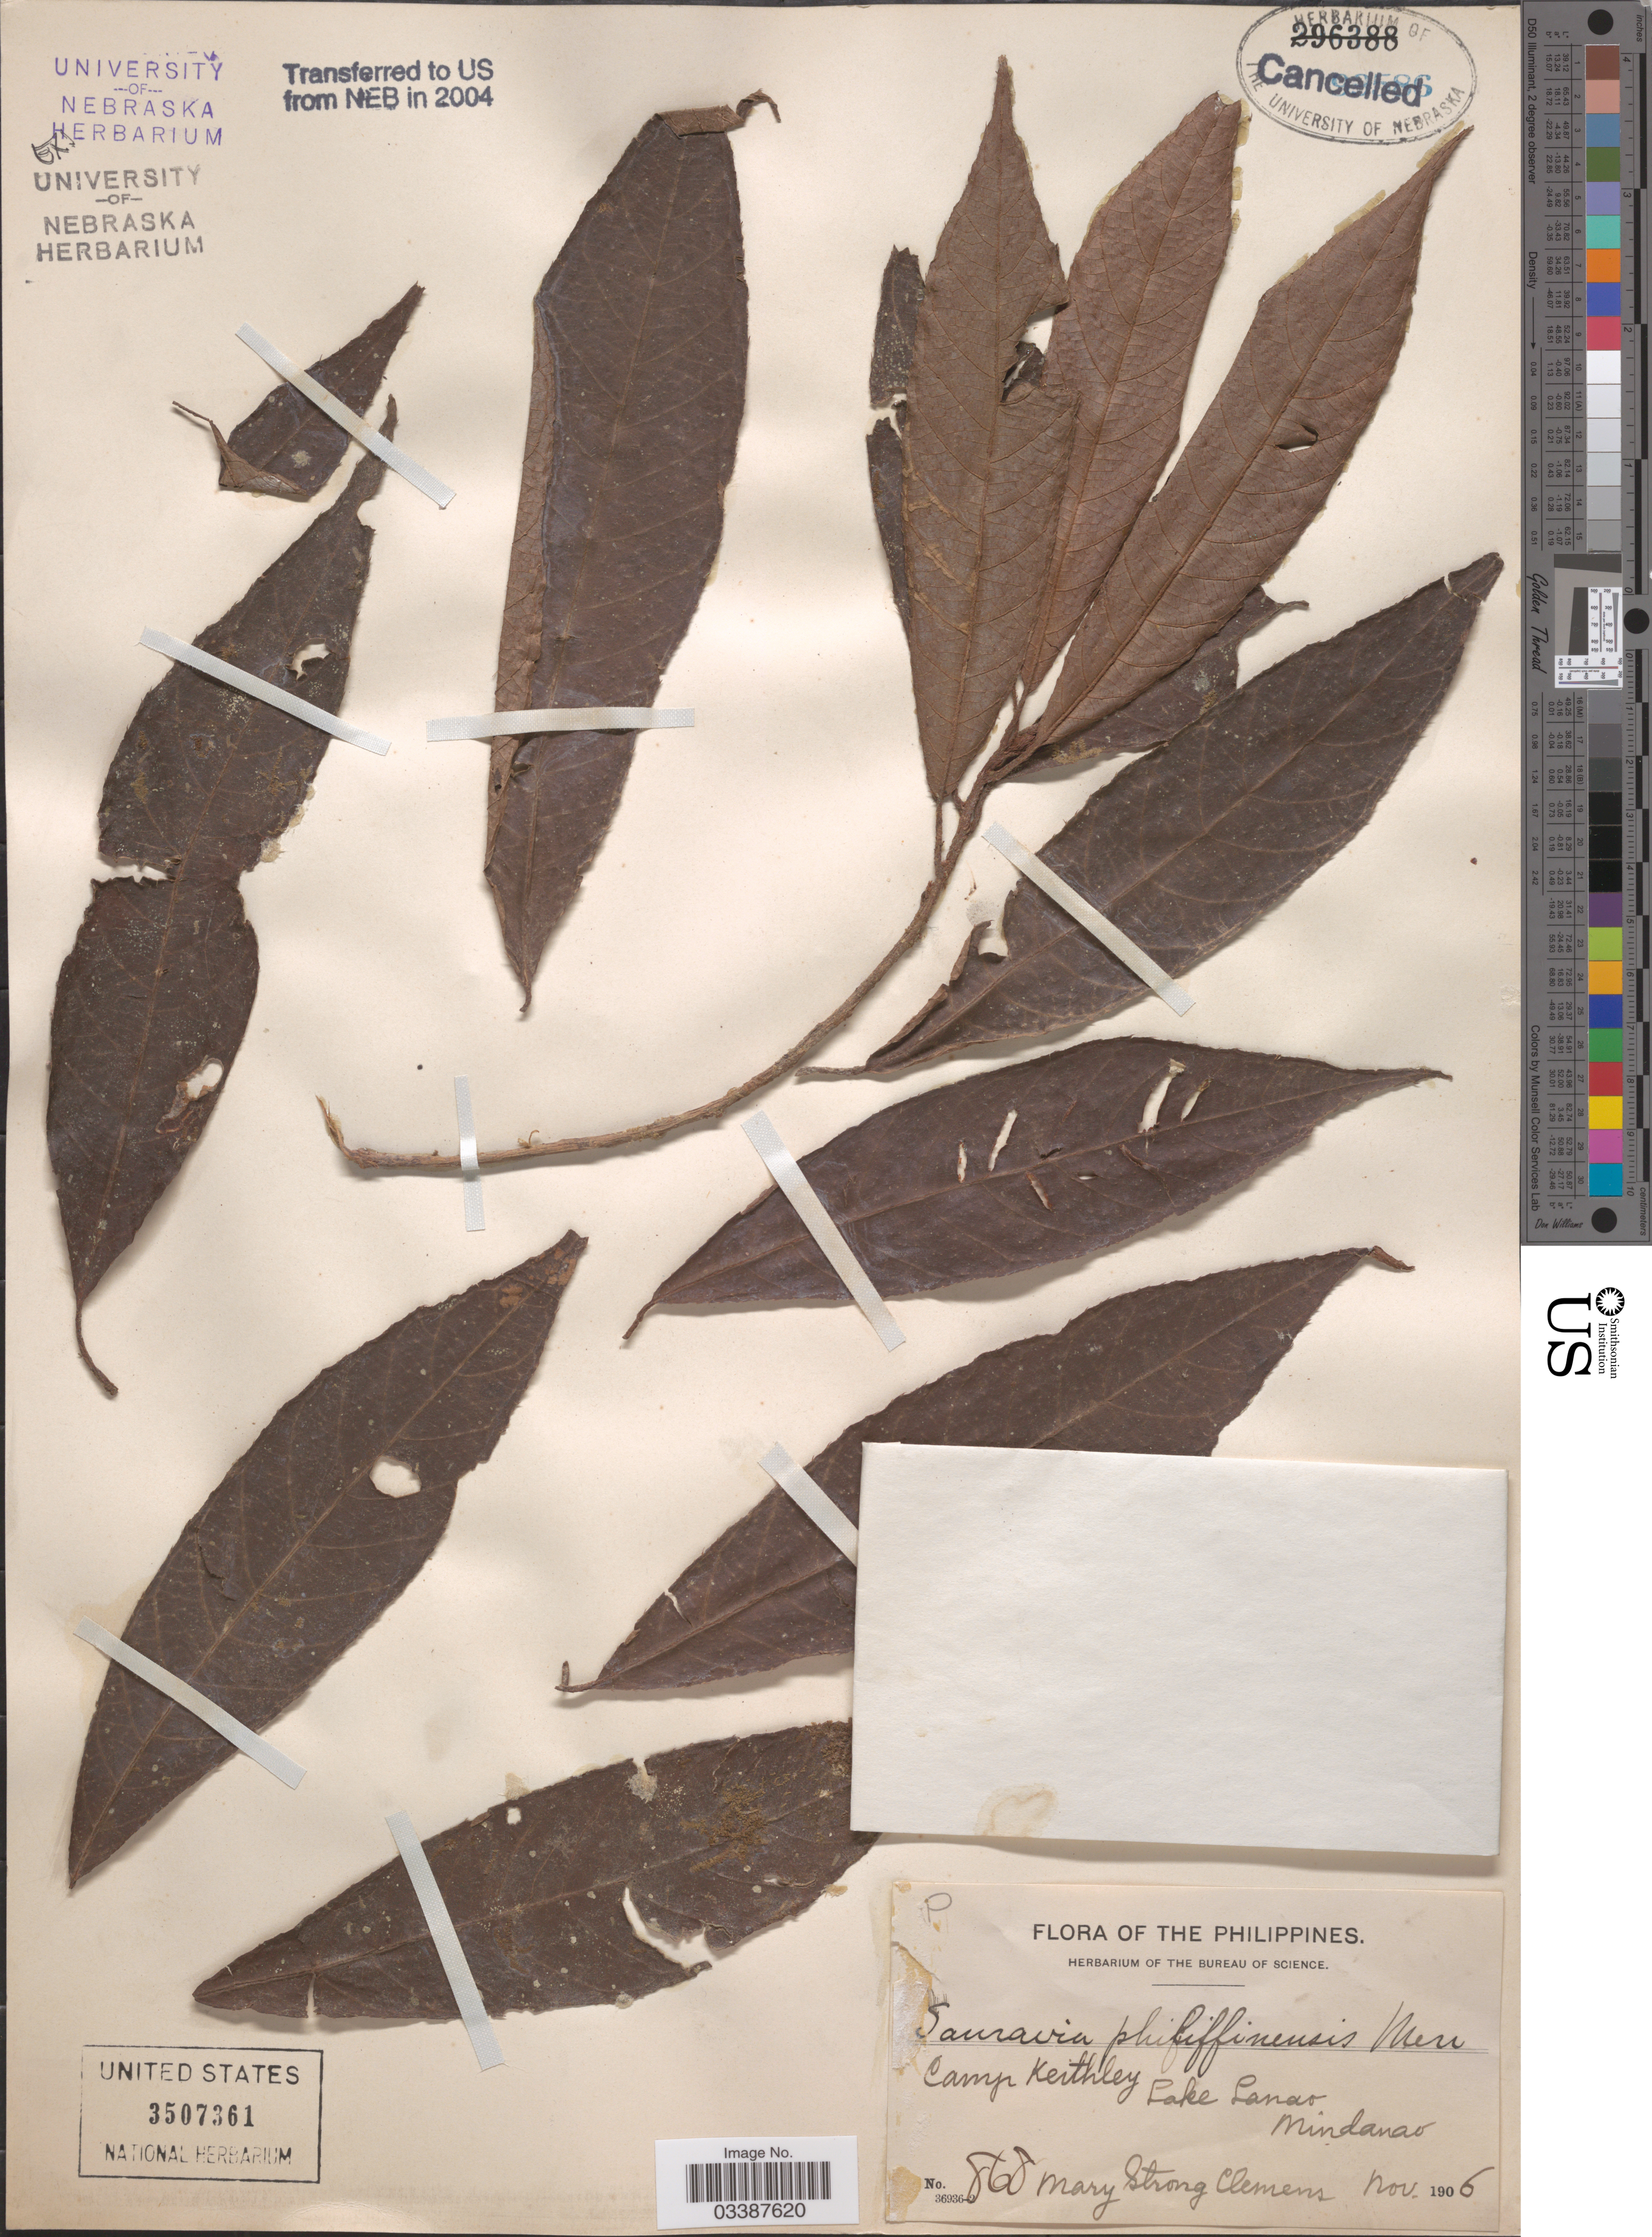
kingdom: Plantae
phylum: Tracheophyta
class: Magnoliopsida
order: Ericales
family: Actinidiaceae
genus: Saurauia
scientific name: Saurauia philippinensis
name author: Merr.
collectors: M. S. Clemens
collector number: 868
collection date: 1906-11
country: Philippines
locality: Camp Keithley, Lake Lanao, Mindanao.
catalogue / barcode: US 3507361